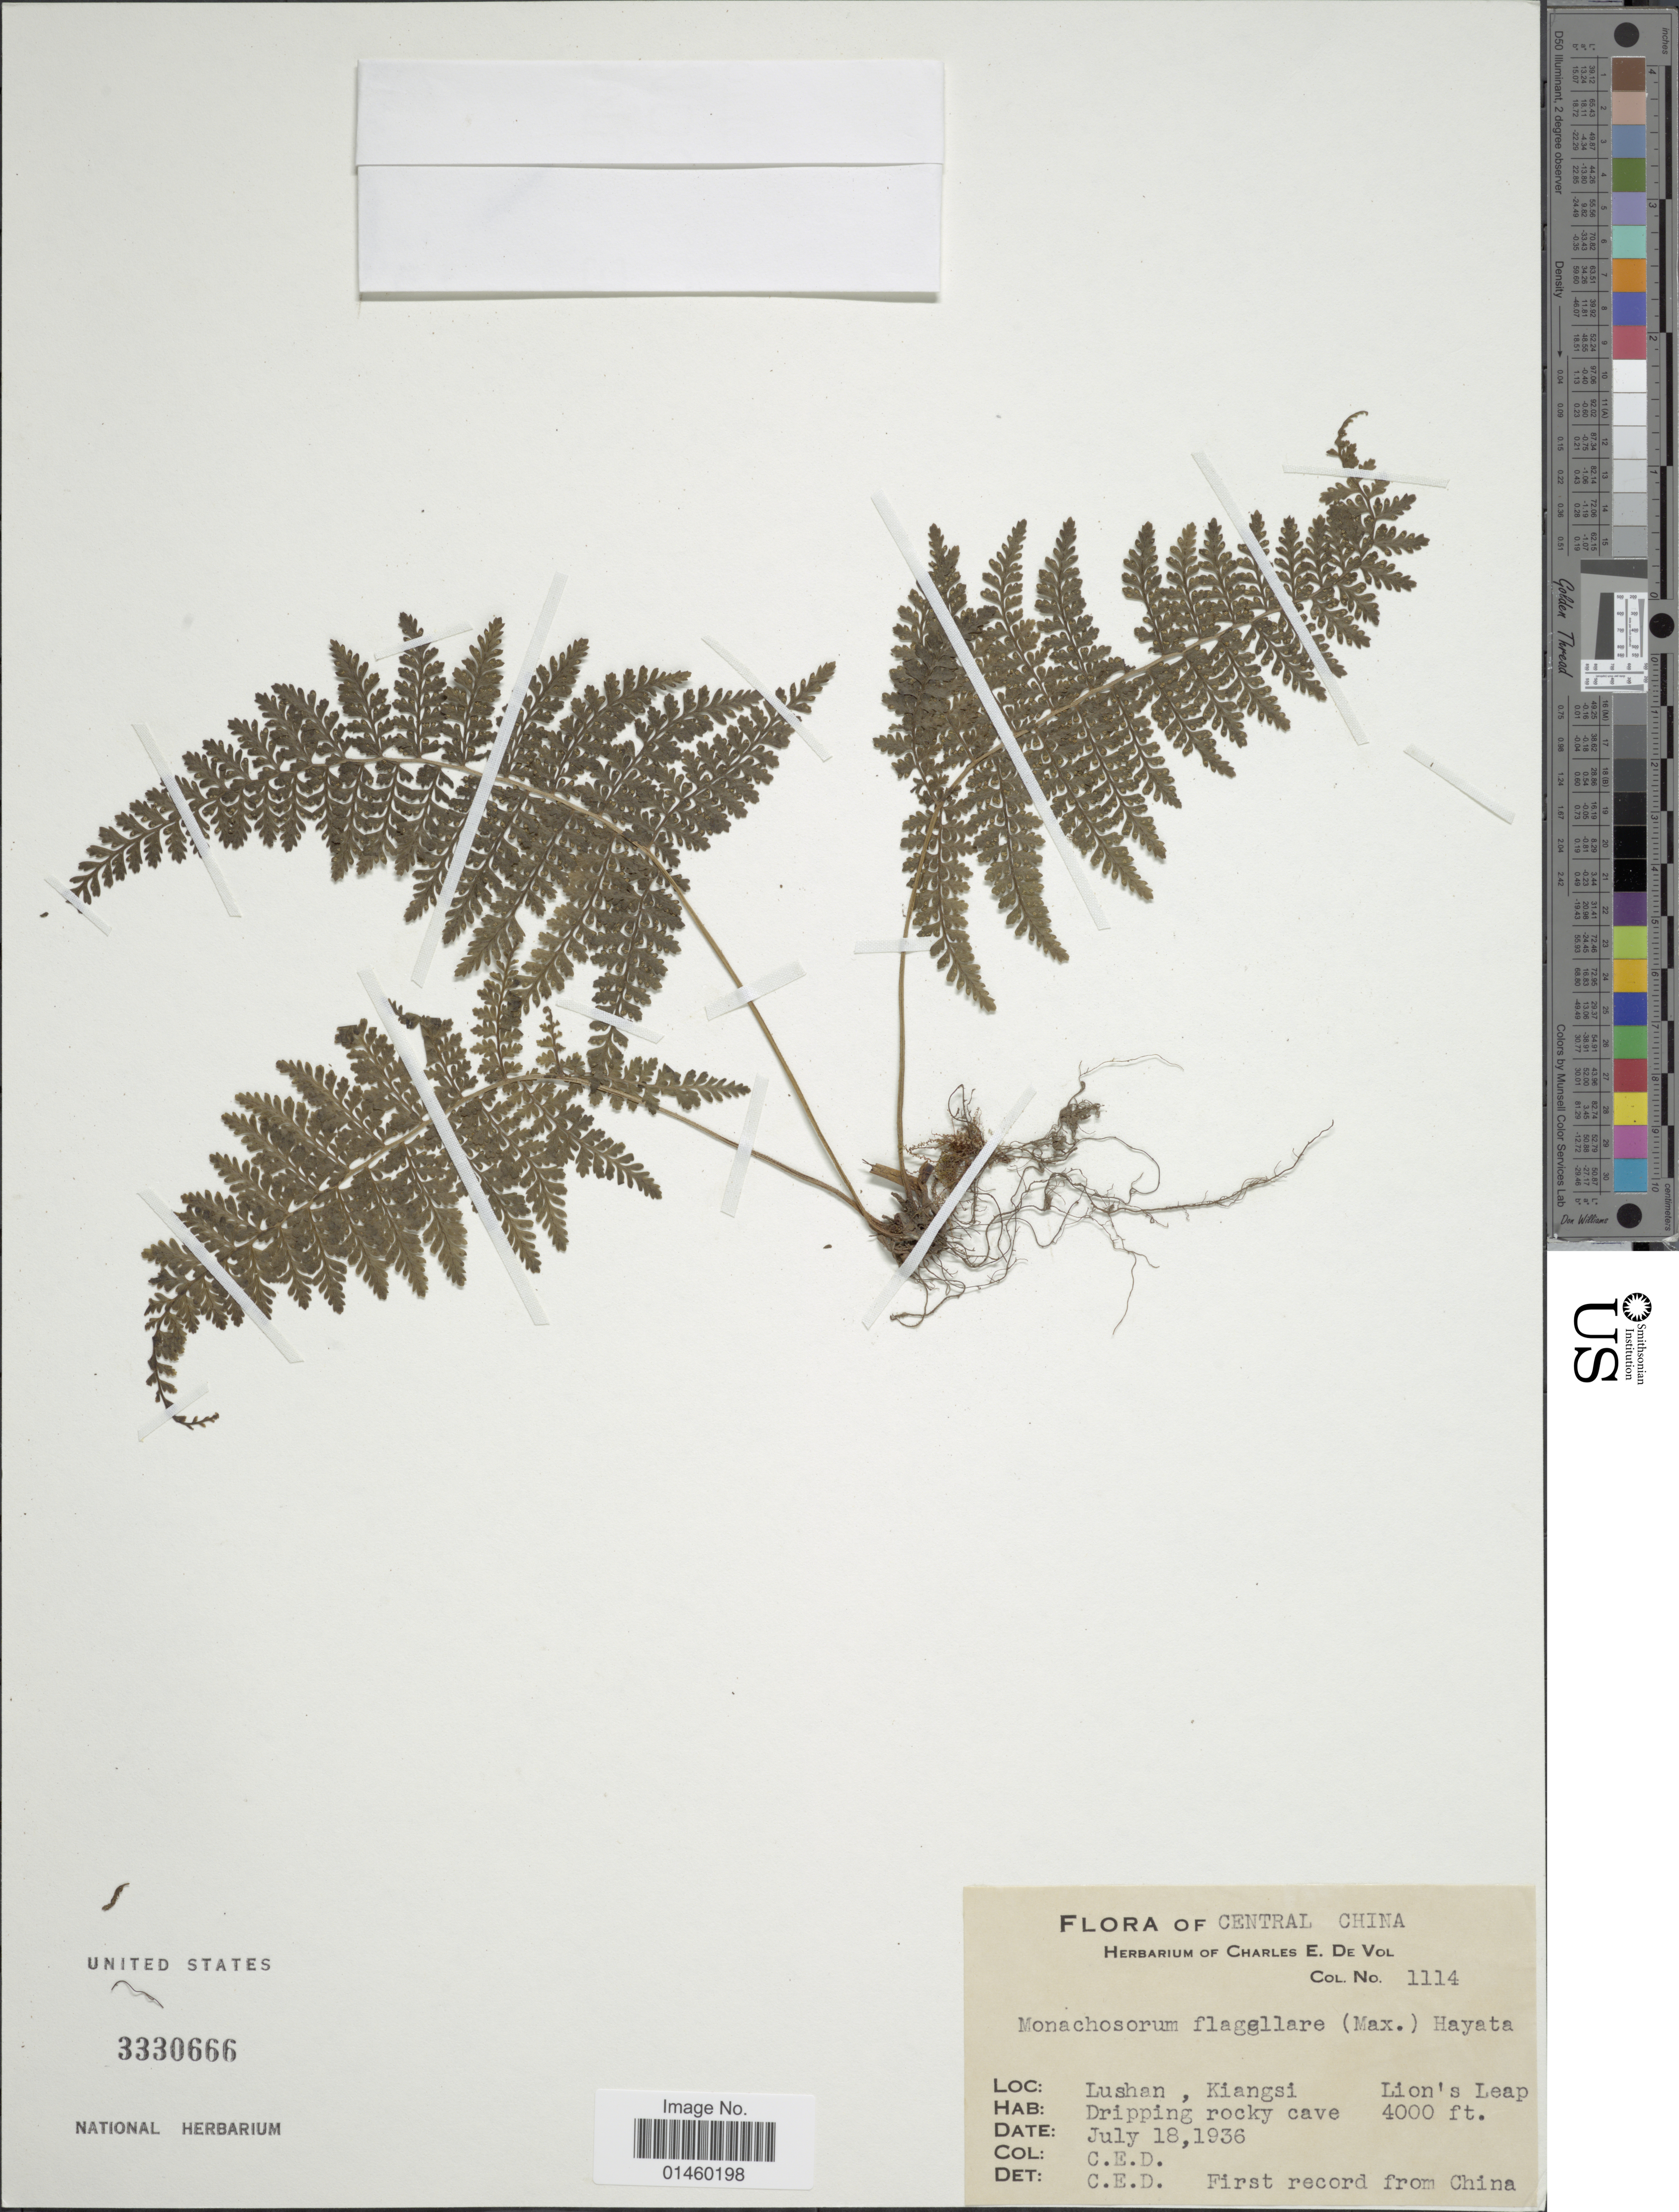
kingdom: Plantae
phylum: Tracheophyta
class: Polypodiopsida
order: Polypodiales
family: Dennstaedtiaceae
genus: Monachosorum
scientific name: Monachosorum flagellare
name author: (Makino) Hayata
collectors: C. E. De Vol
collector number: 1114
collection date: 1936-07-18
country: China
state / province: Jiangxi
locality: Central China. Lushan, Kiangsi. Lion's Leap.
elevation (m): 1219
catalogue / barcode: US 3330666